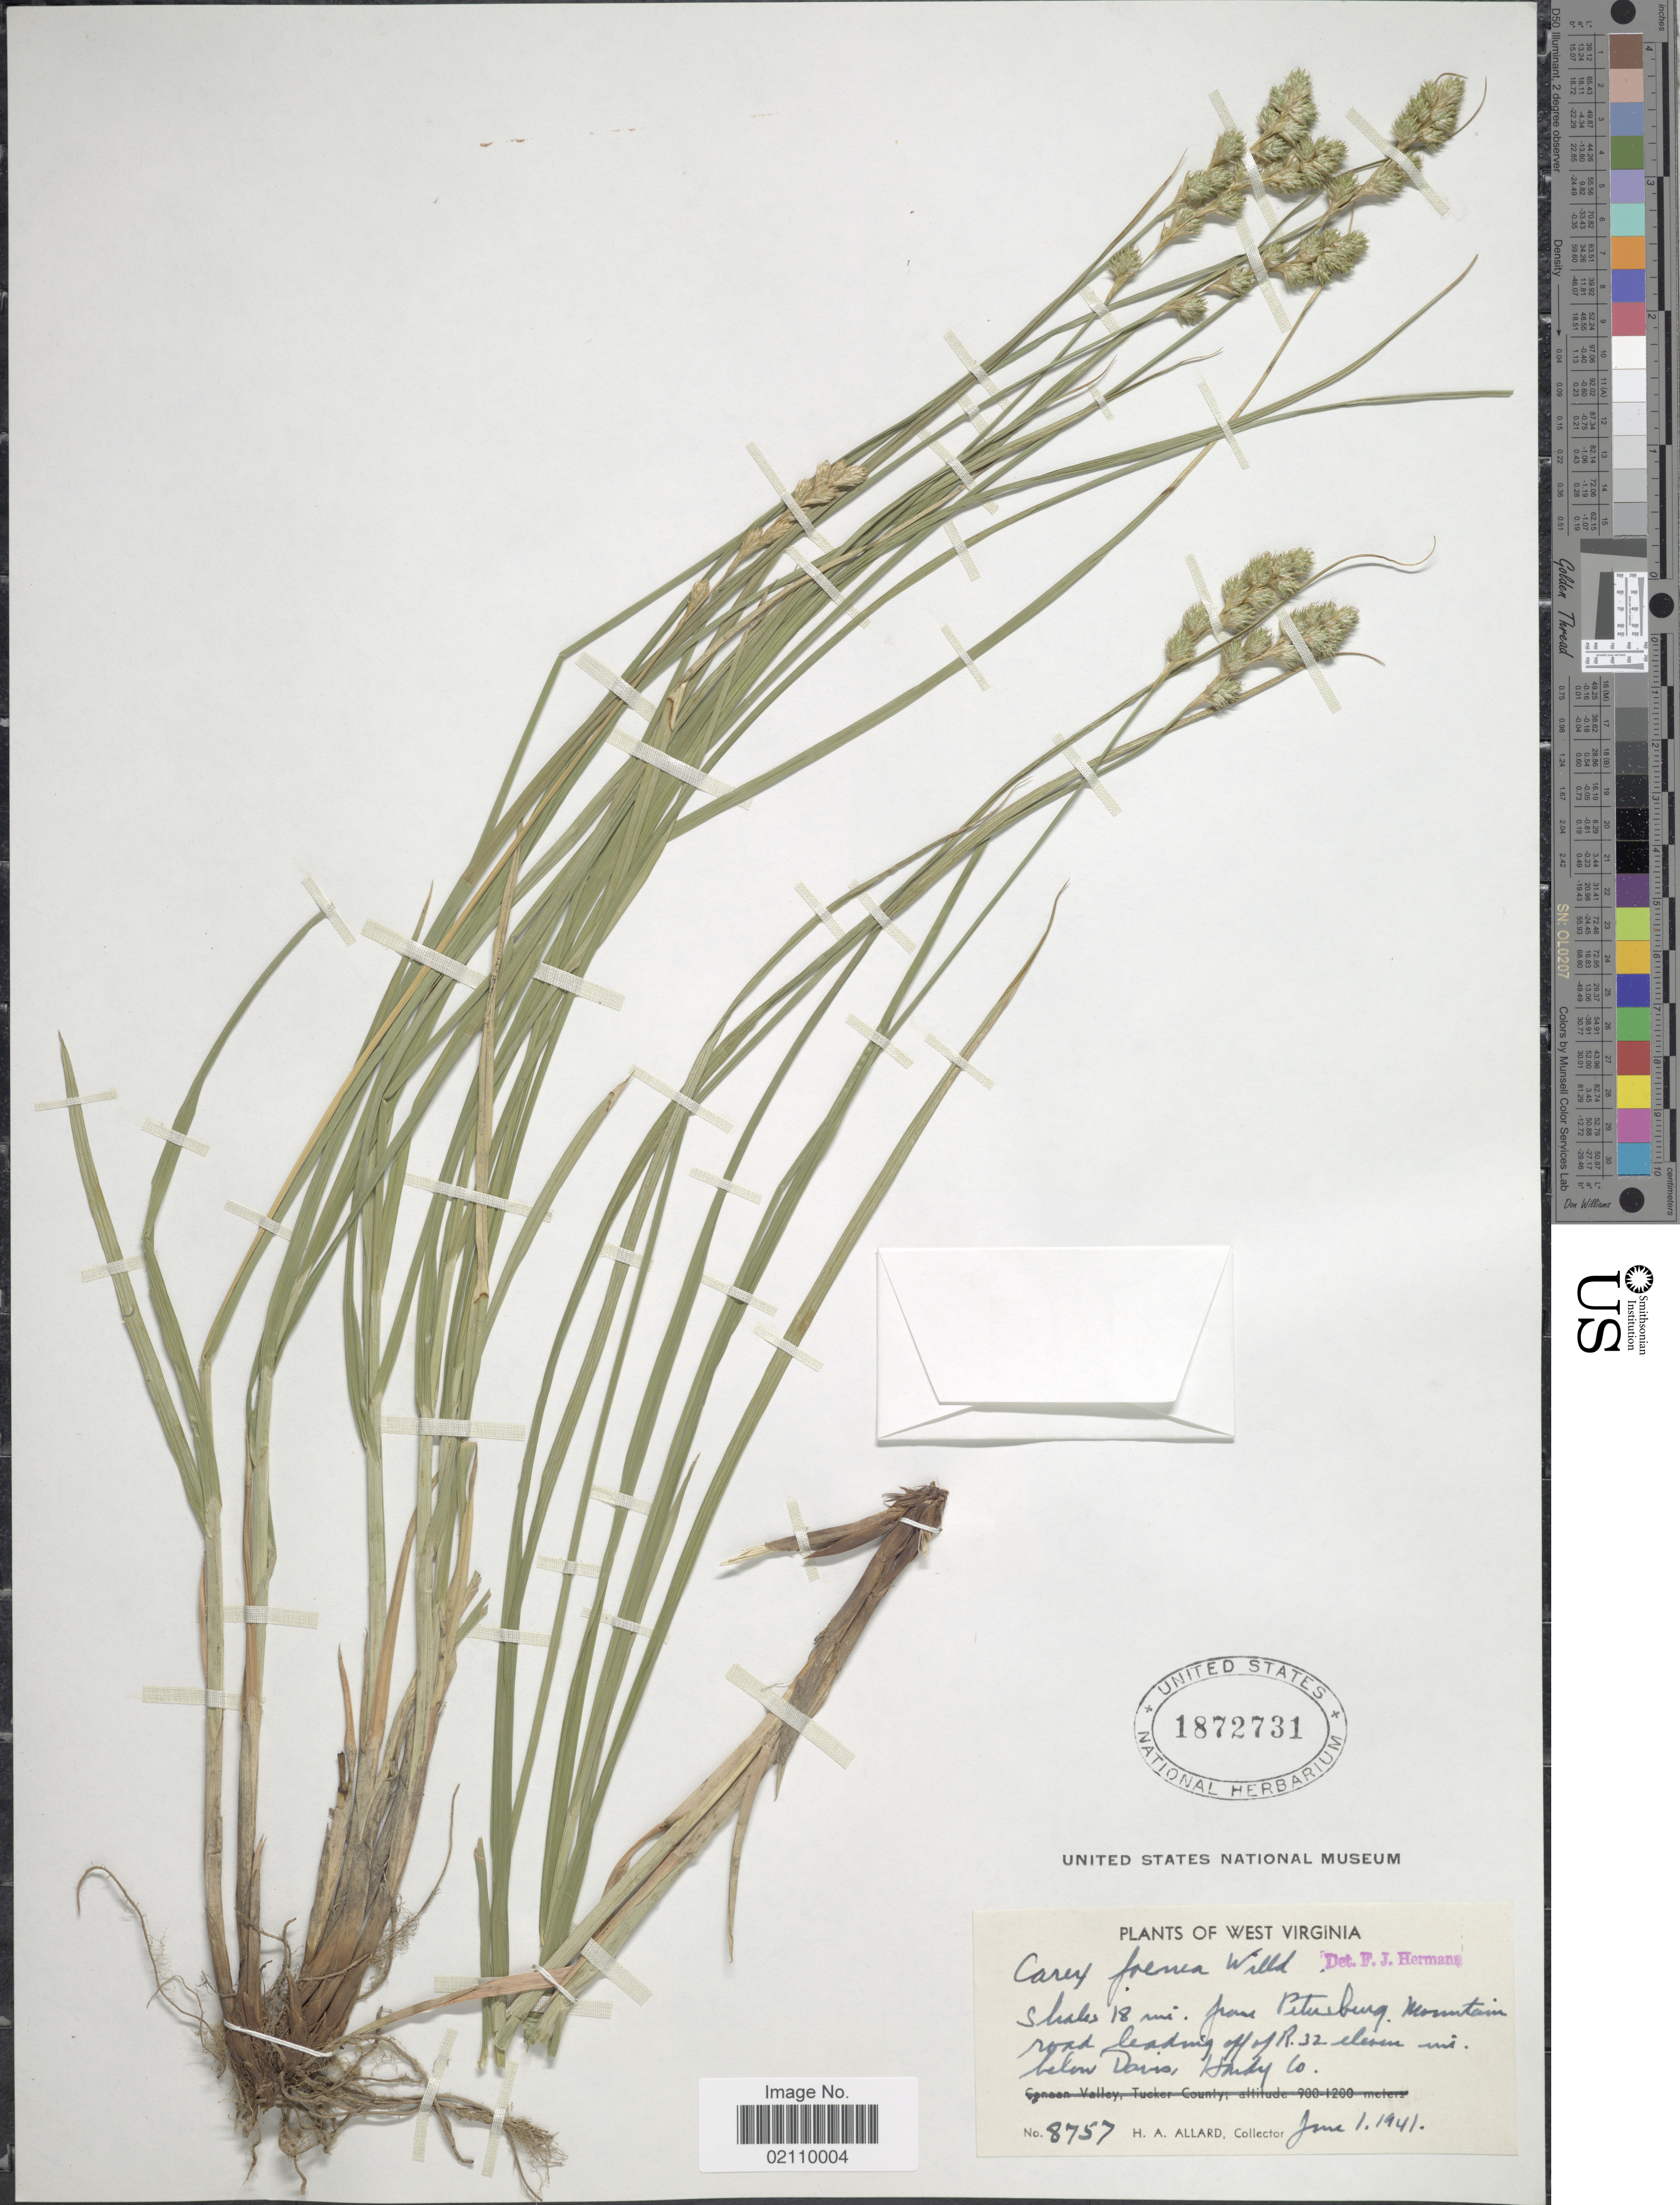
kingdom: Plantae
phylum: Tracheophyta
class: Liliopsida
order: Poales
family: Cyperaceae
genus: Carex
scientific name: Carex argyrantha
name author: Tuck. ex Boott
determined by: Strong, Mark T., (BOT), Smithsonian Institution - National Museum of Natural History (UNITED STATES)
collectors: H. A. Allard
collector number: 8757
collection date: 1941-06-01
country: United States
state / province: West Virginia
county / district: Hardy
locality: Shales 18 mi. from Petersburg. Mountain road leading off of R.32 eleven mi. below Davis, Haidy Co.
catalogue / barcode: US 1872731